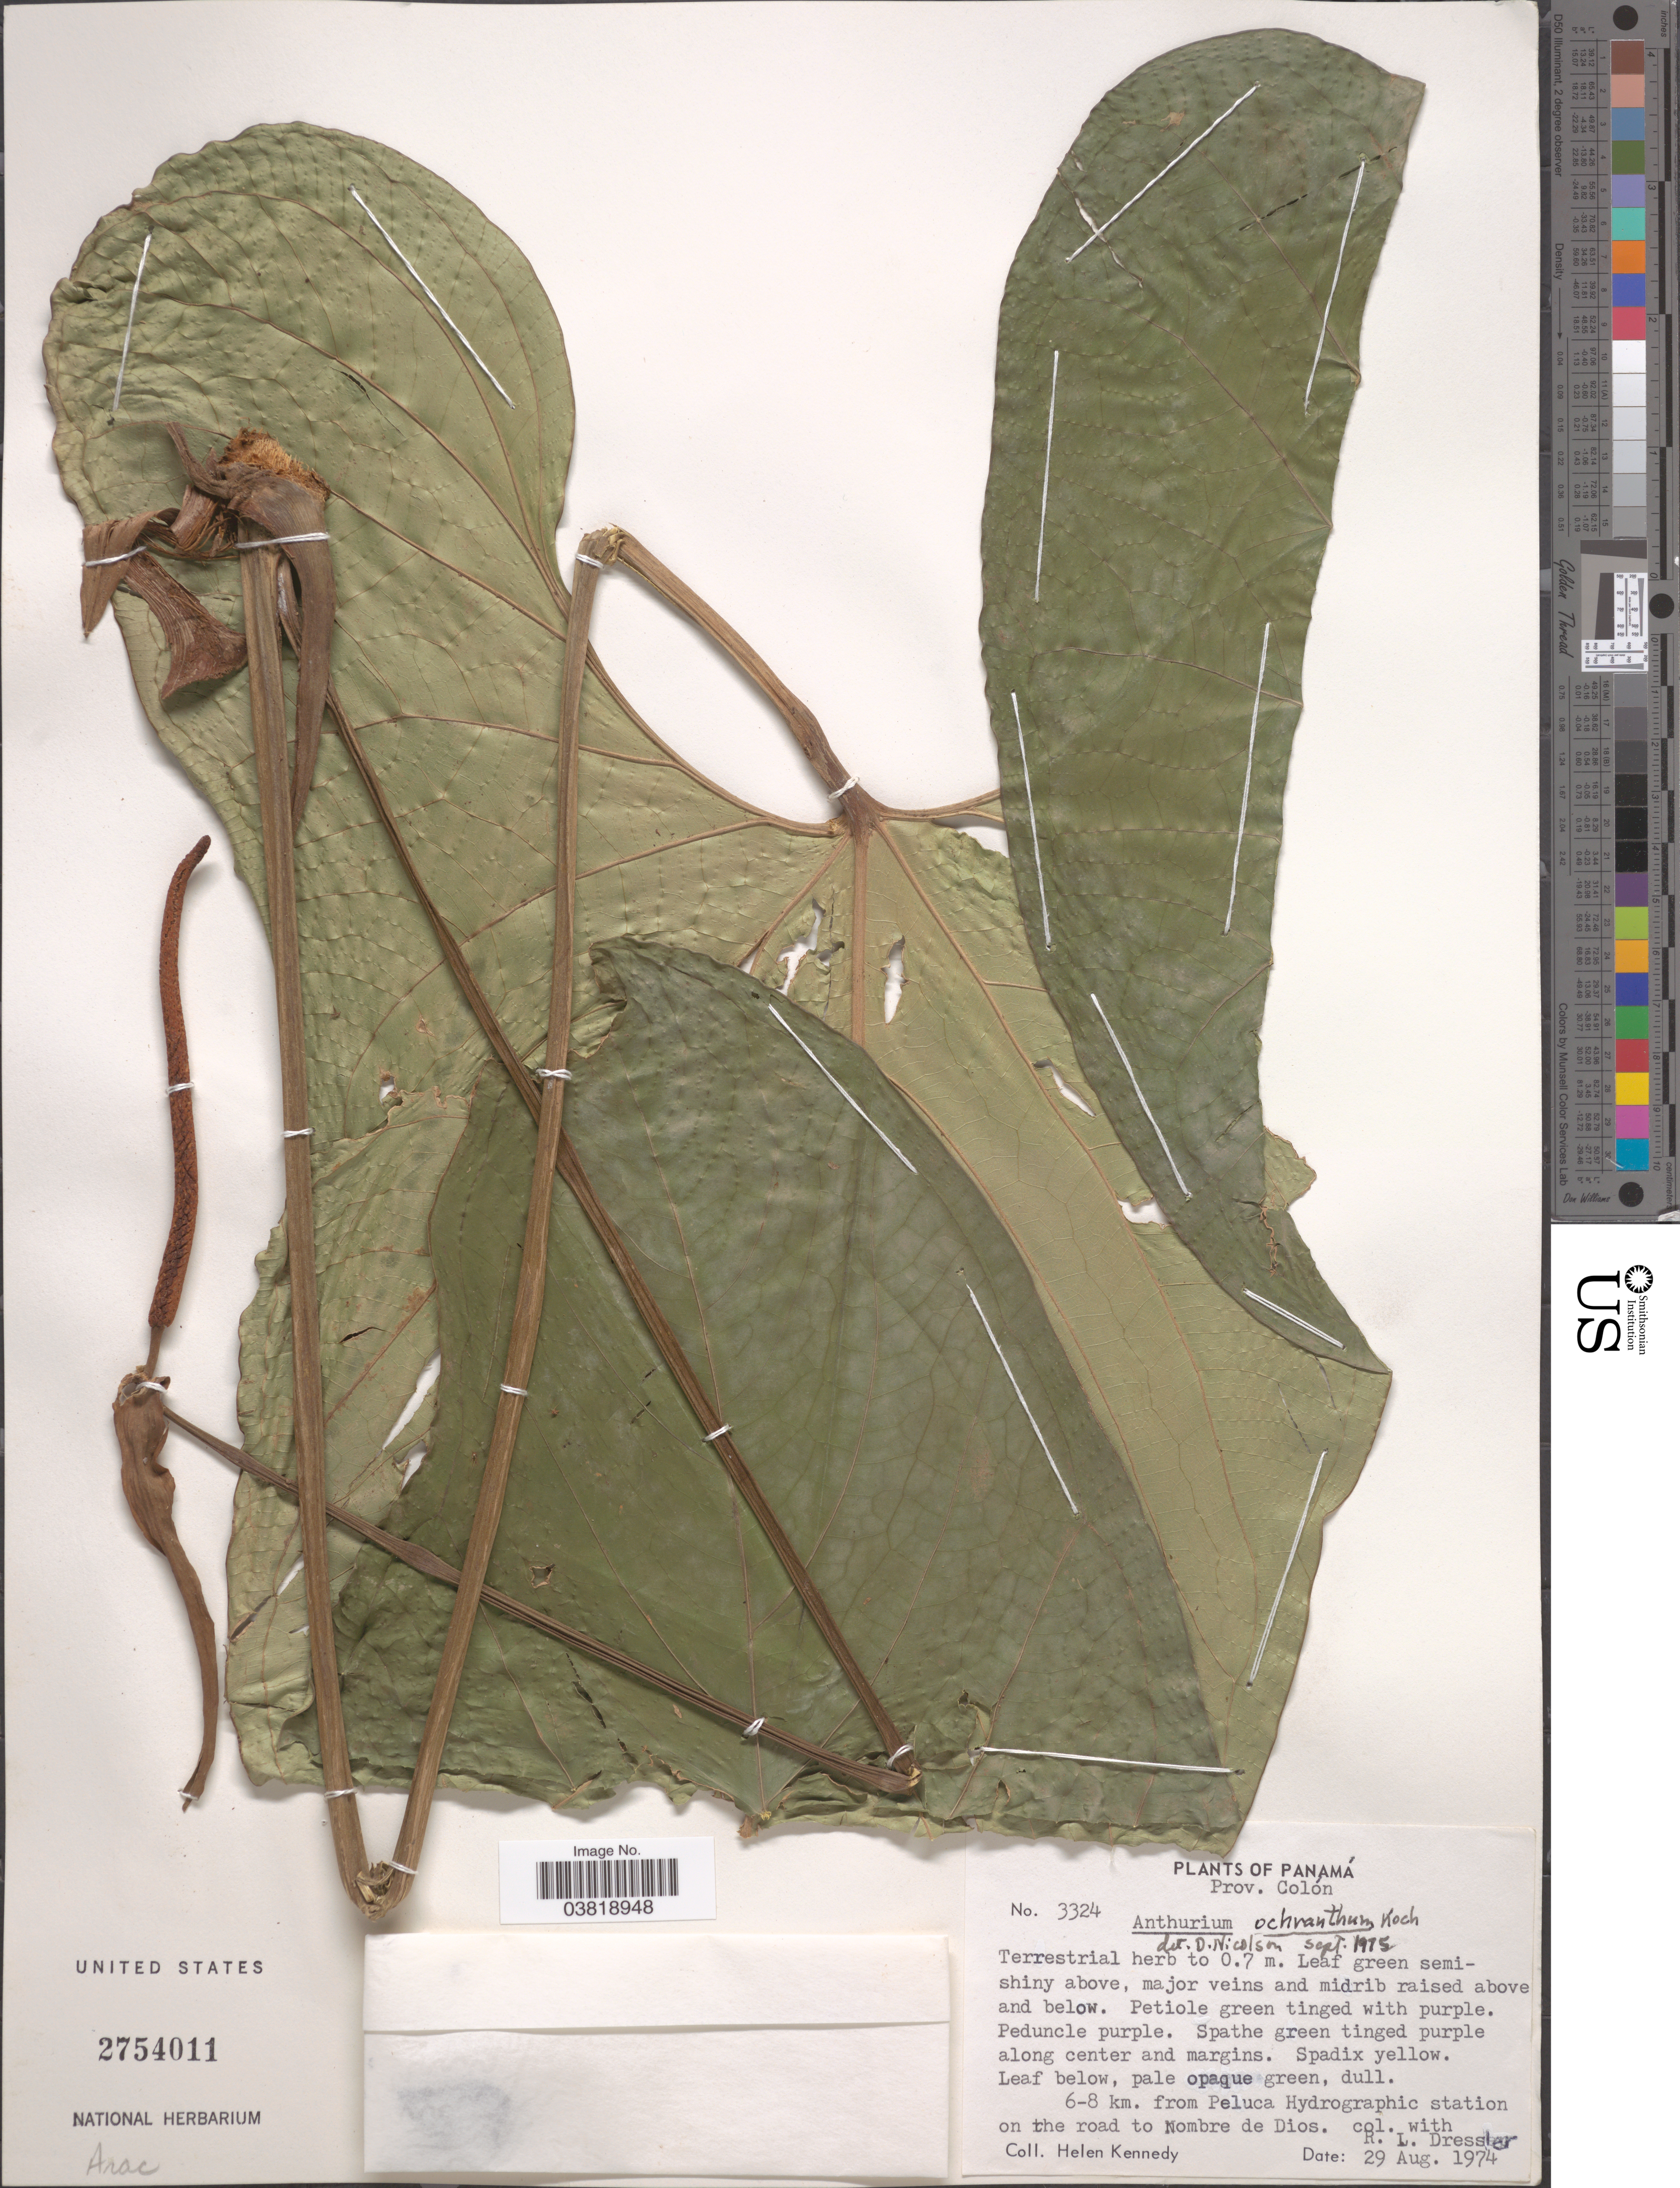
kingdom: Plantae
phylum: Tracheophyta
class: Liliopsida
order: Alismatales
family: Araceae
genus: Anthurium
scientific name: Anthurium ochranthum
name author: K. Koch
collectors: H. Kennedy & R. Dressler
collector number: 3324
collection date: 1974-08-29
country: Panama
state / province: Colón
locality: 6-8 km. from Peluca Hydrographic station on the road to Nombre de Dios.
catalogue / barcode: US 2754011